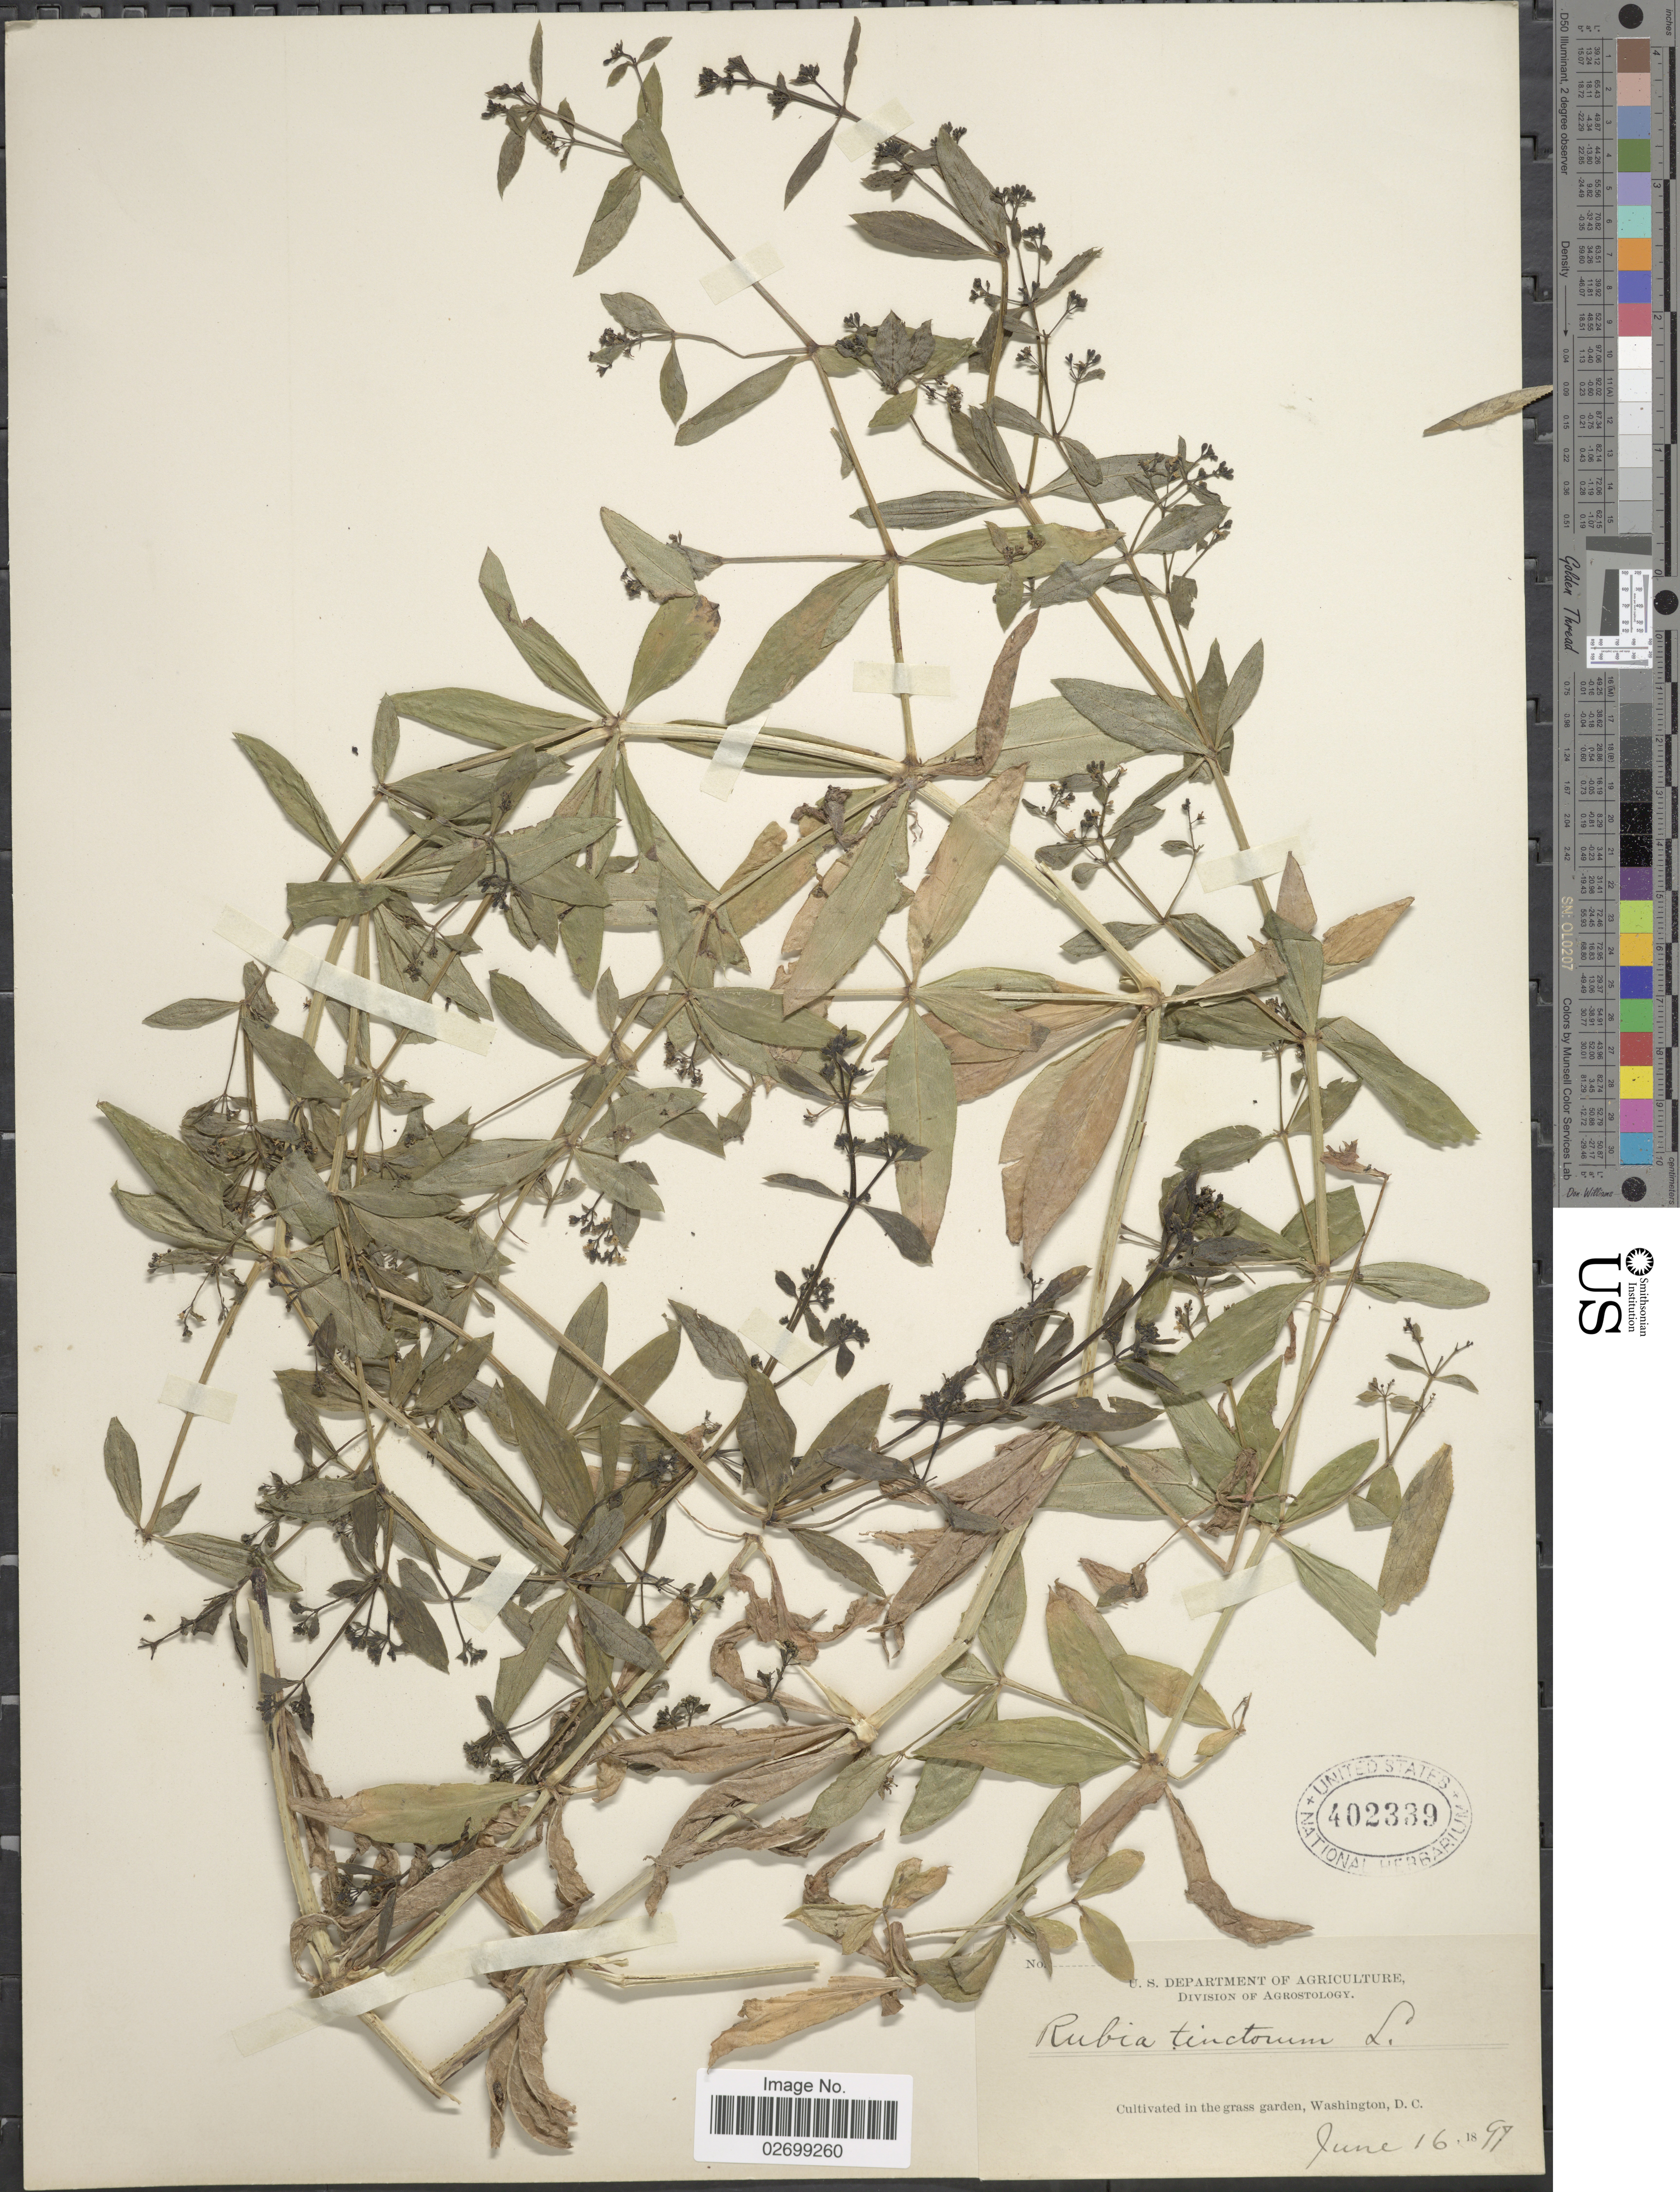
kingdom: Plantae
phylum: Tracheophyta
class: Magnoliopsida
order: Gentianales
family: Rubiaceae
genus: Rubia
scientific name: Rubia tinctorum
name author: L.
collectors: ex herb. State Board of Agriculture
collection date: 1897-06-16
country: United States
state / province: District of Columbia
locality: Cultivated in the grass garden, Washington D.C.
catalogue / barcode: US 402339